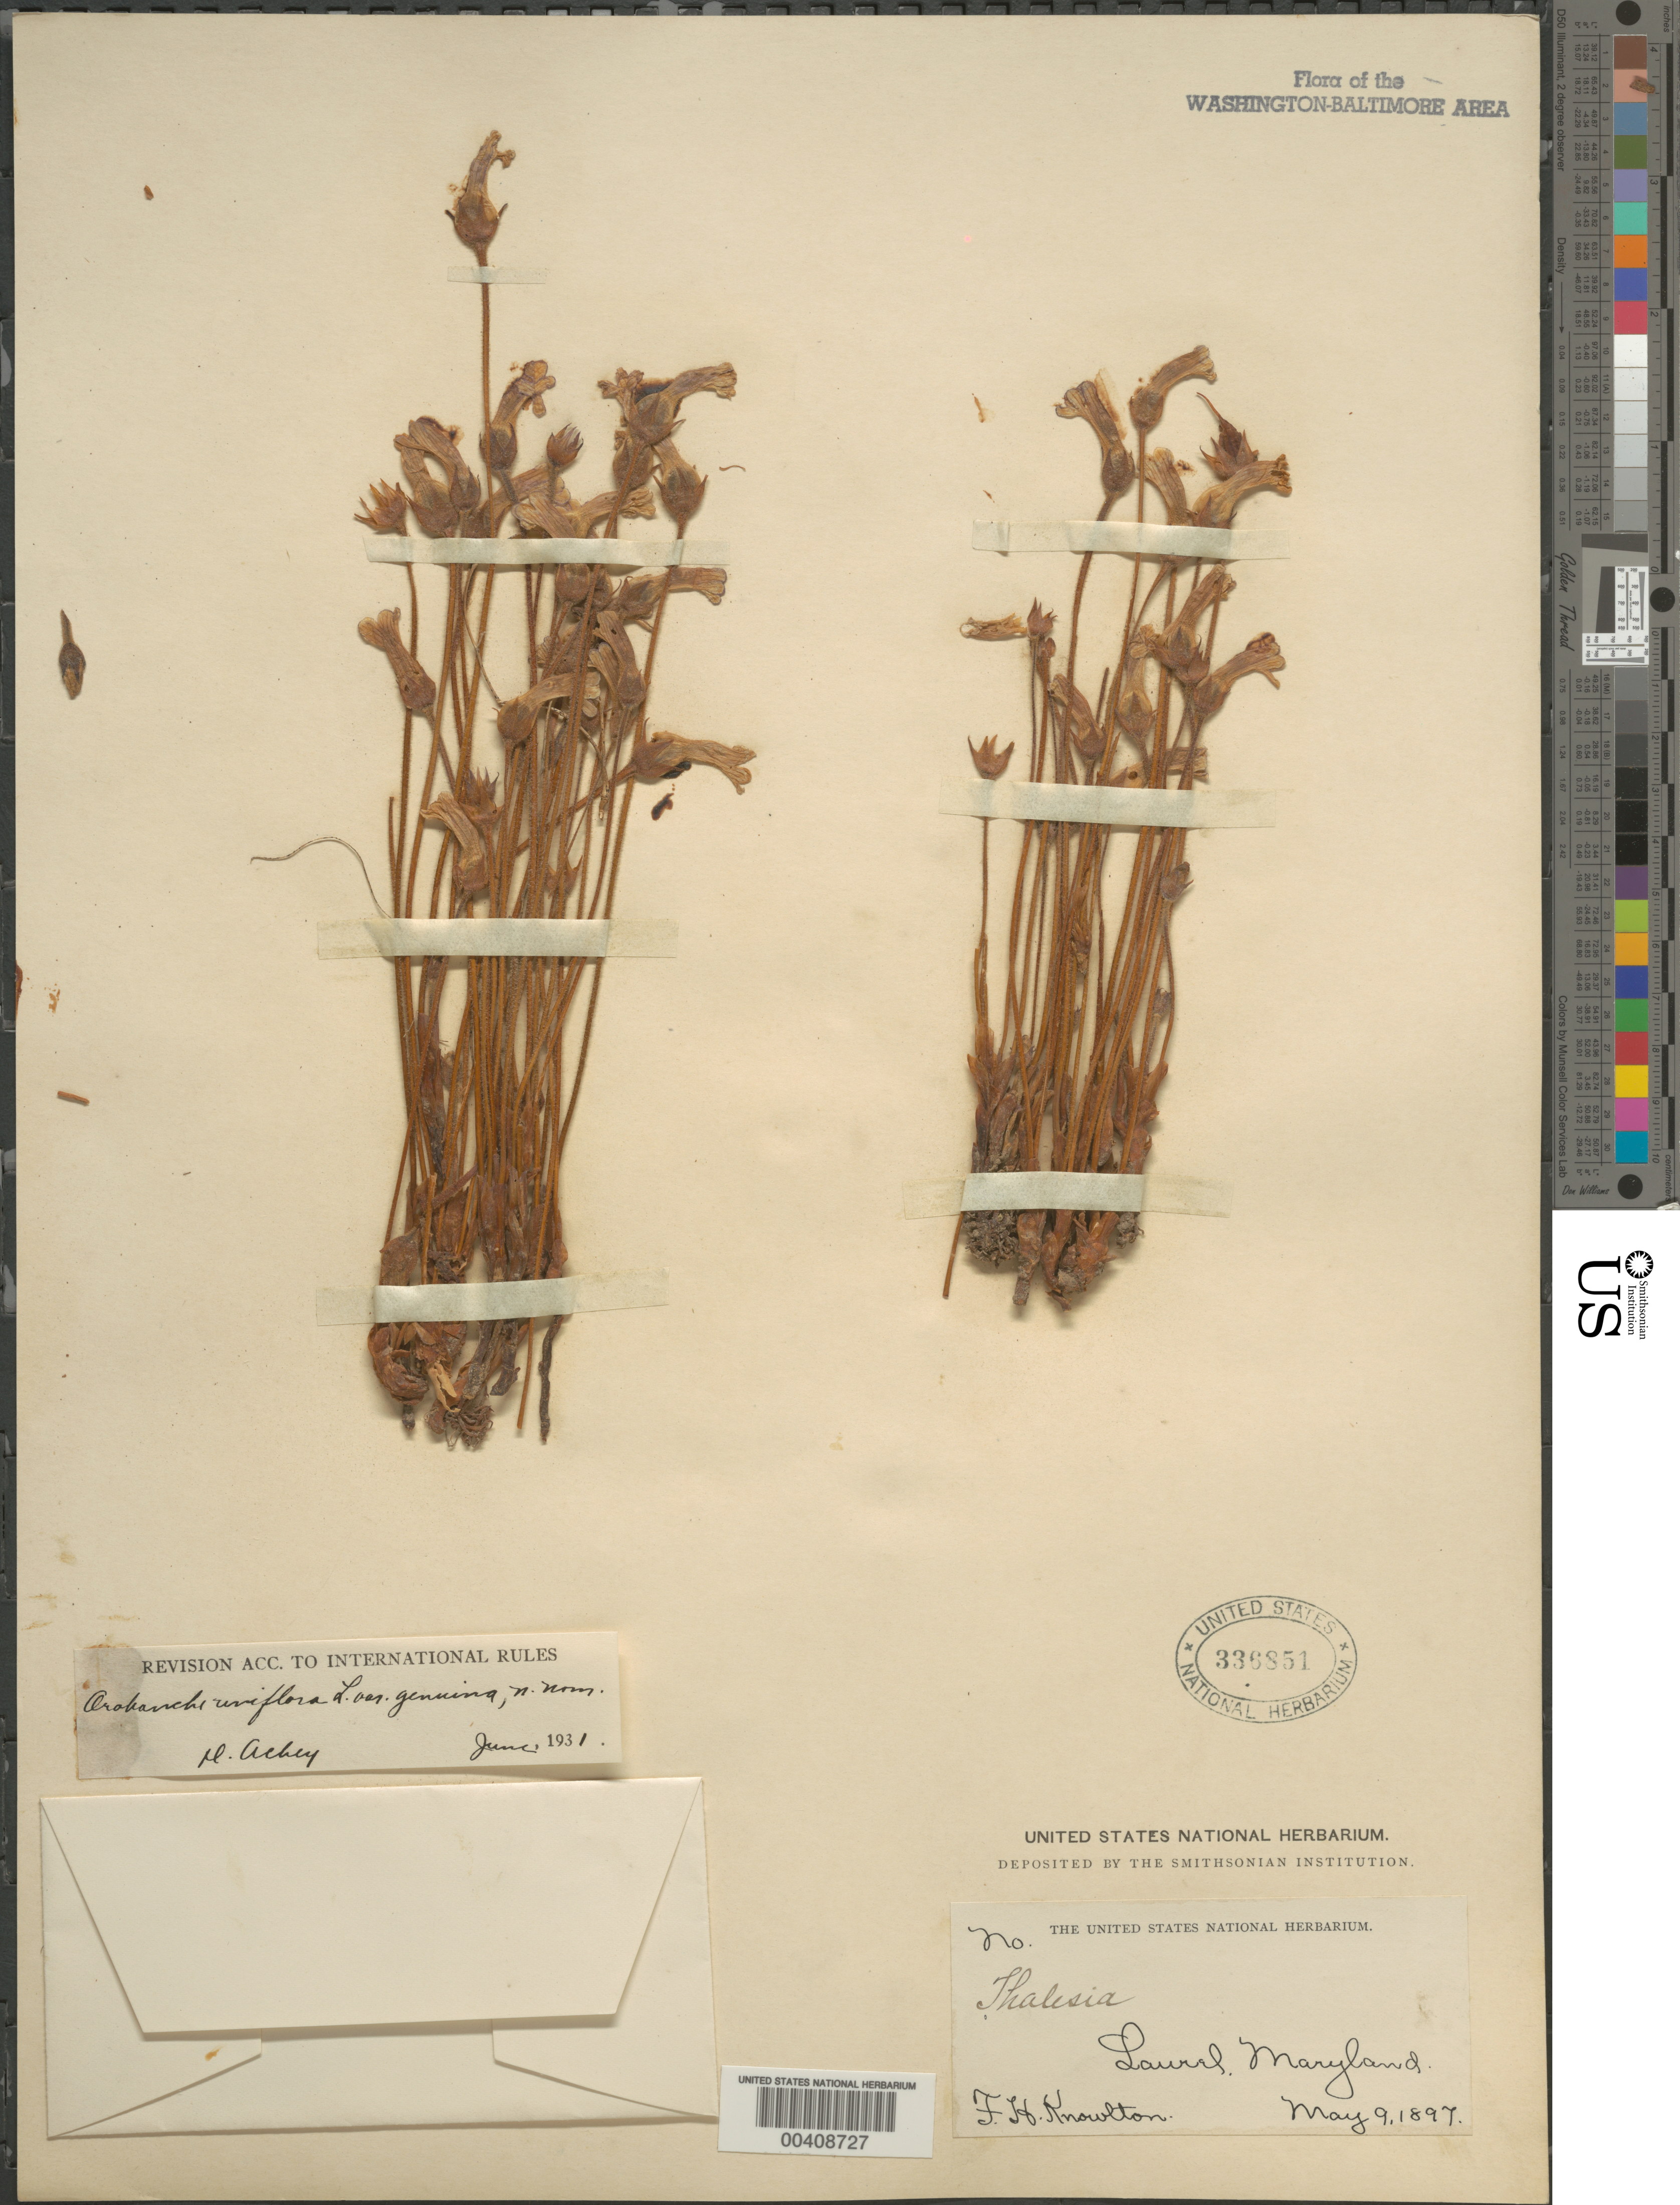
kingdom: Plantae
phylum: Tracheophyta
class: Magnoliopsida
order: Lamiales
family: Orobanchaceae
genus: Orobanche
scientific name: Orobanche uniflora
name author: L.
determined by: Achey, H.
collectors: F. H. Knowlton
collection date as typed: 09 May 1897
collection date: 1897-05-09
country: United States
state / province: Maryland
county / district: Prince George's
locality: Laurel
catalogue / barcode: US 336851